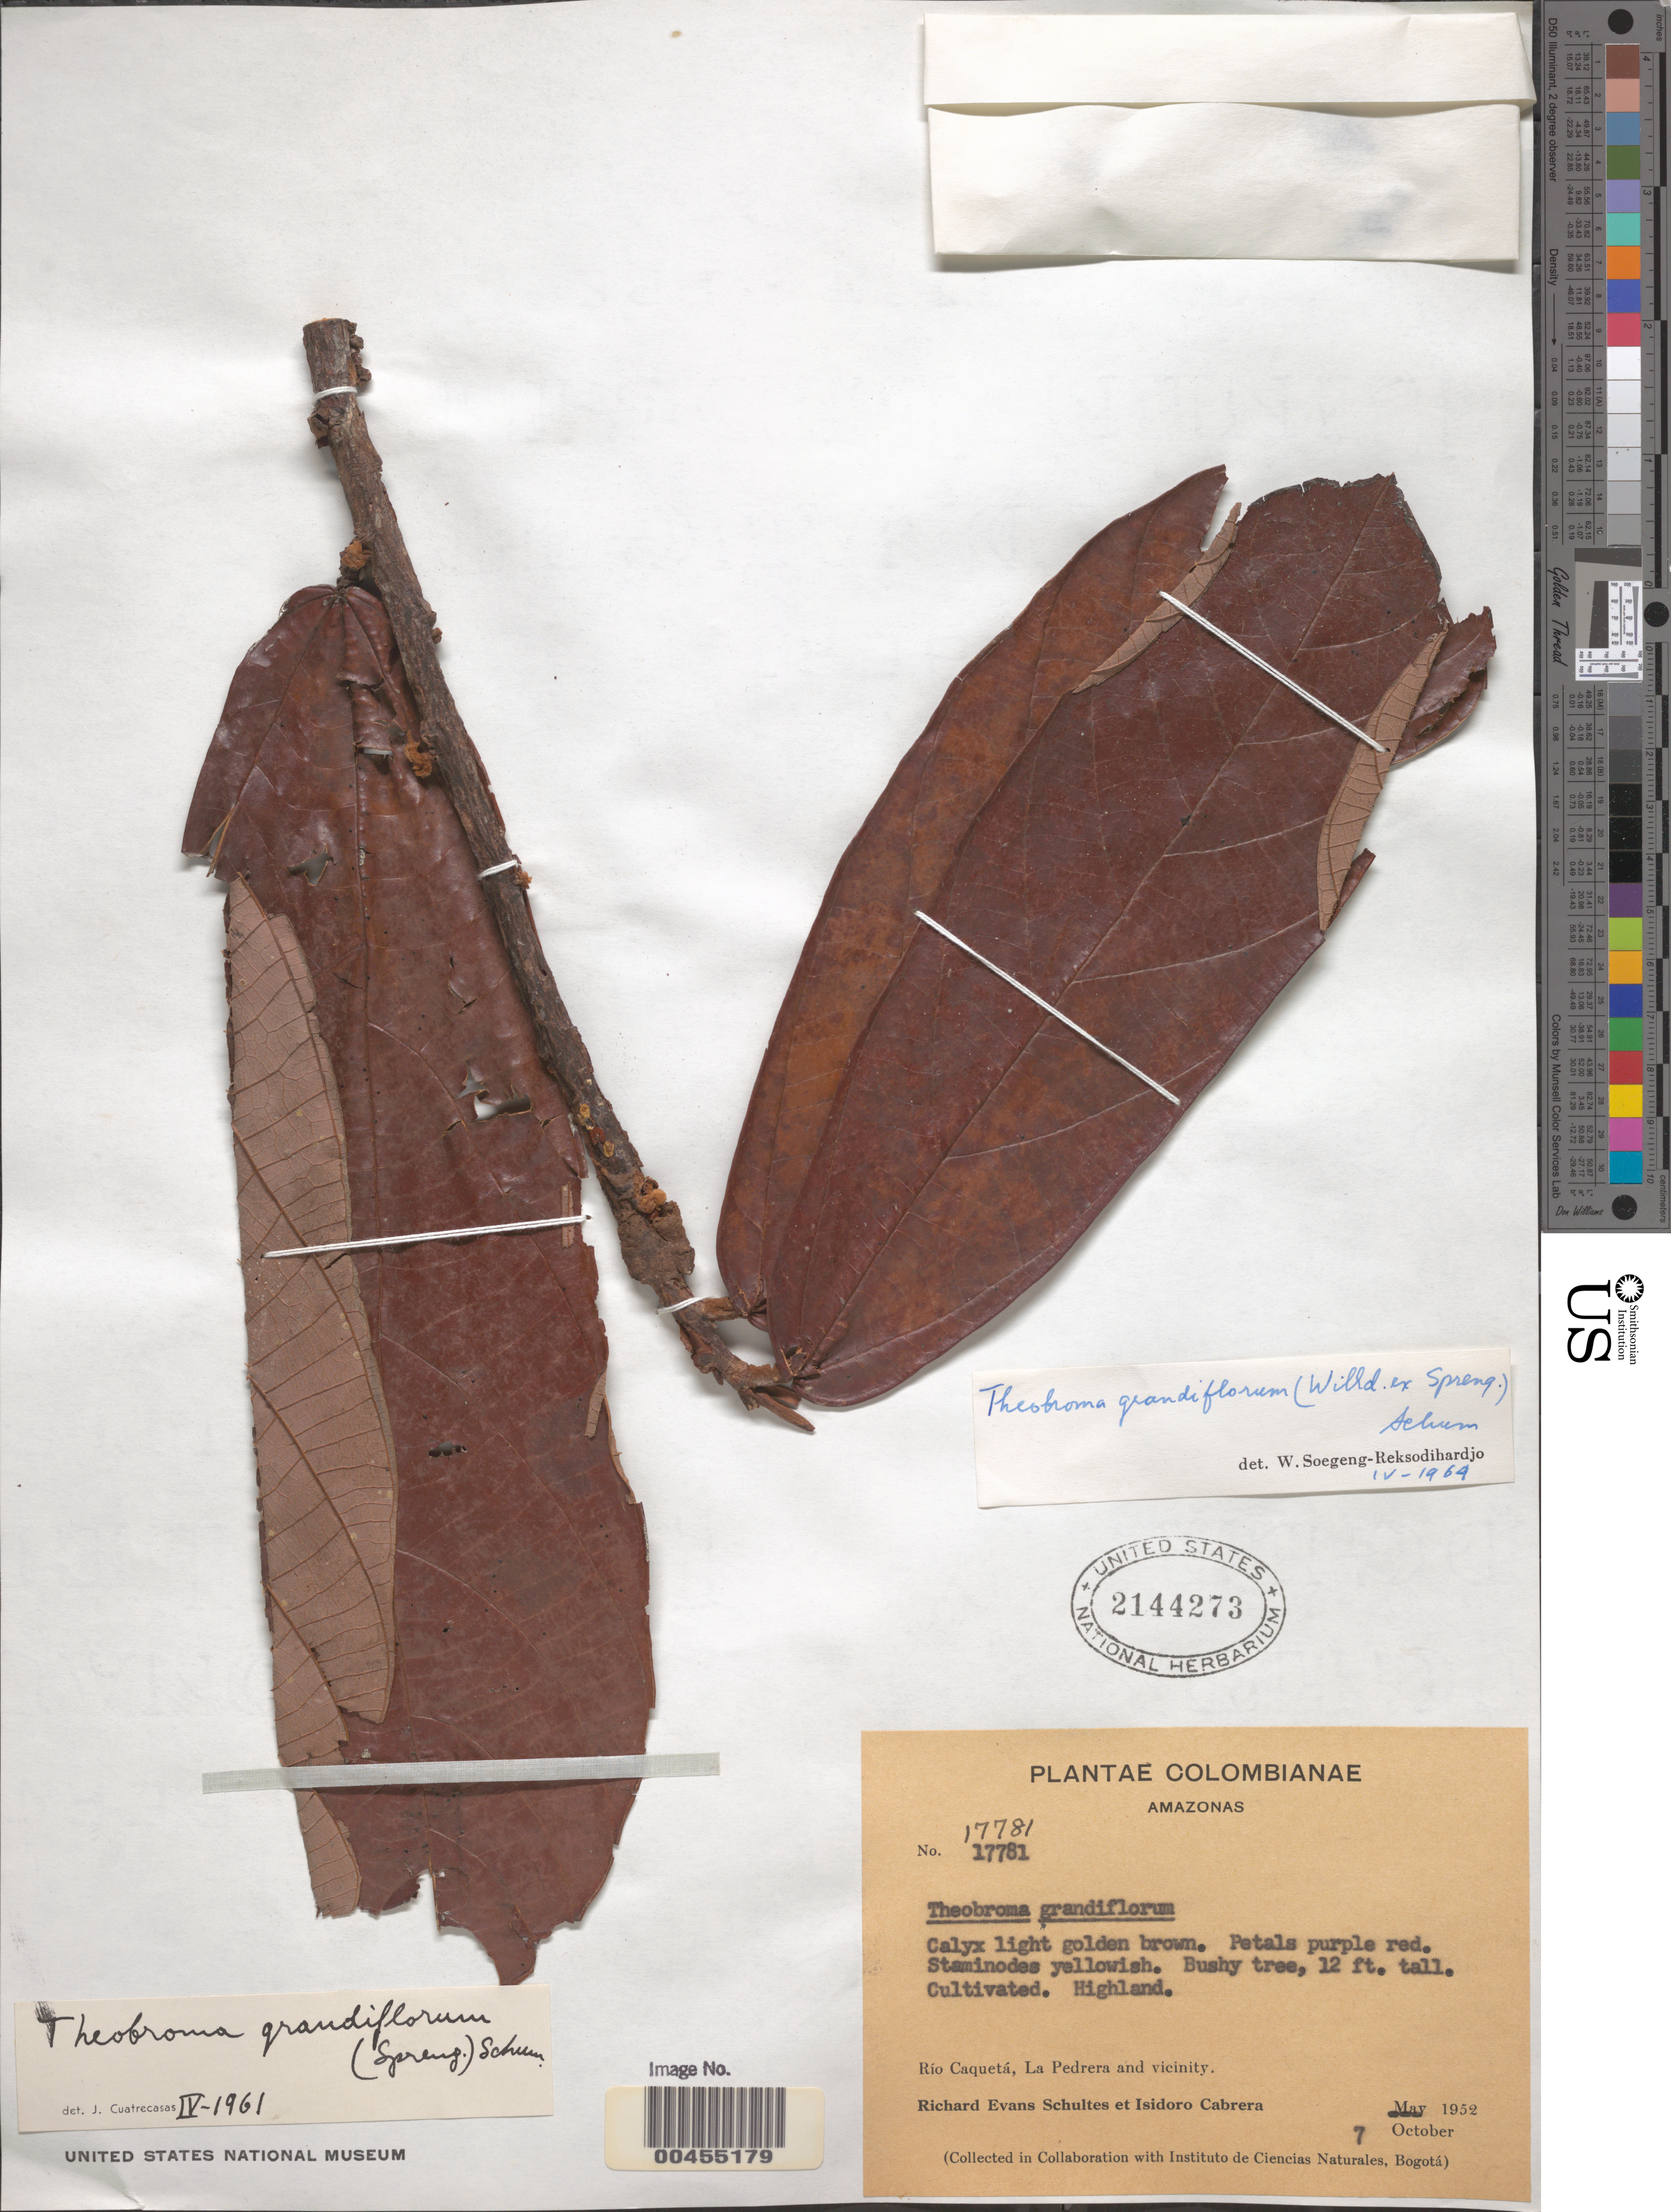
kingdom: Plantae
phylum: Tracheophyta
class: Magnoliopsida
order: Malvales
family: Malvaceae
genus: Theobroma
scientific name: Theobroma grandiflorum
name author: (Willd. ex Spreng.) K. Schum.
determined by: Soegeng-Reksodihardjo, W.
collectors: R. E. Schultes & I. Cabrera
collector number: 17781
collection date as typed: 07 Oct 1952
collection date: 1952-10-07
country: Colombia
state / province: Amazônas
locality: Rio Caquetá, La Pedrera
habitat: highland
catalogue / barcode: US 2144273